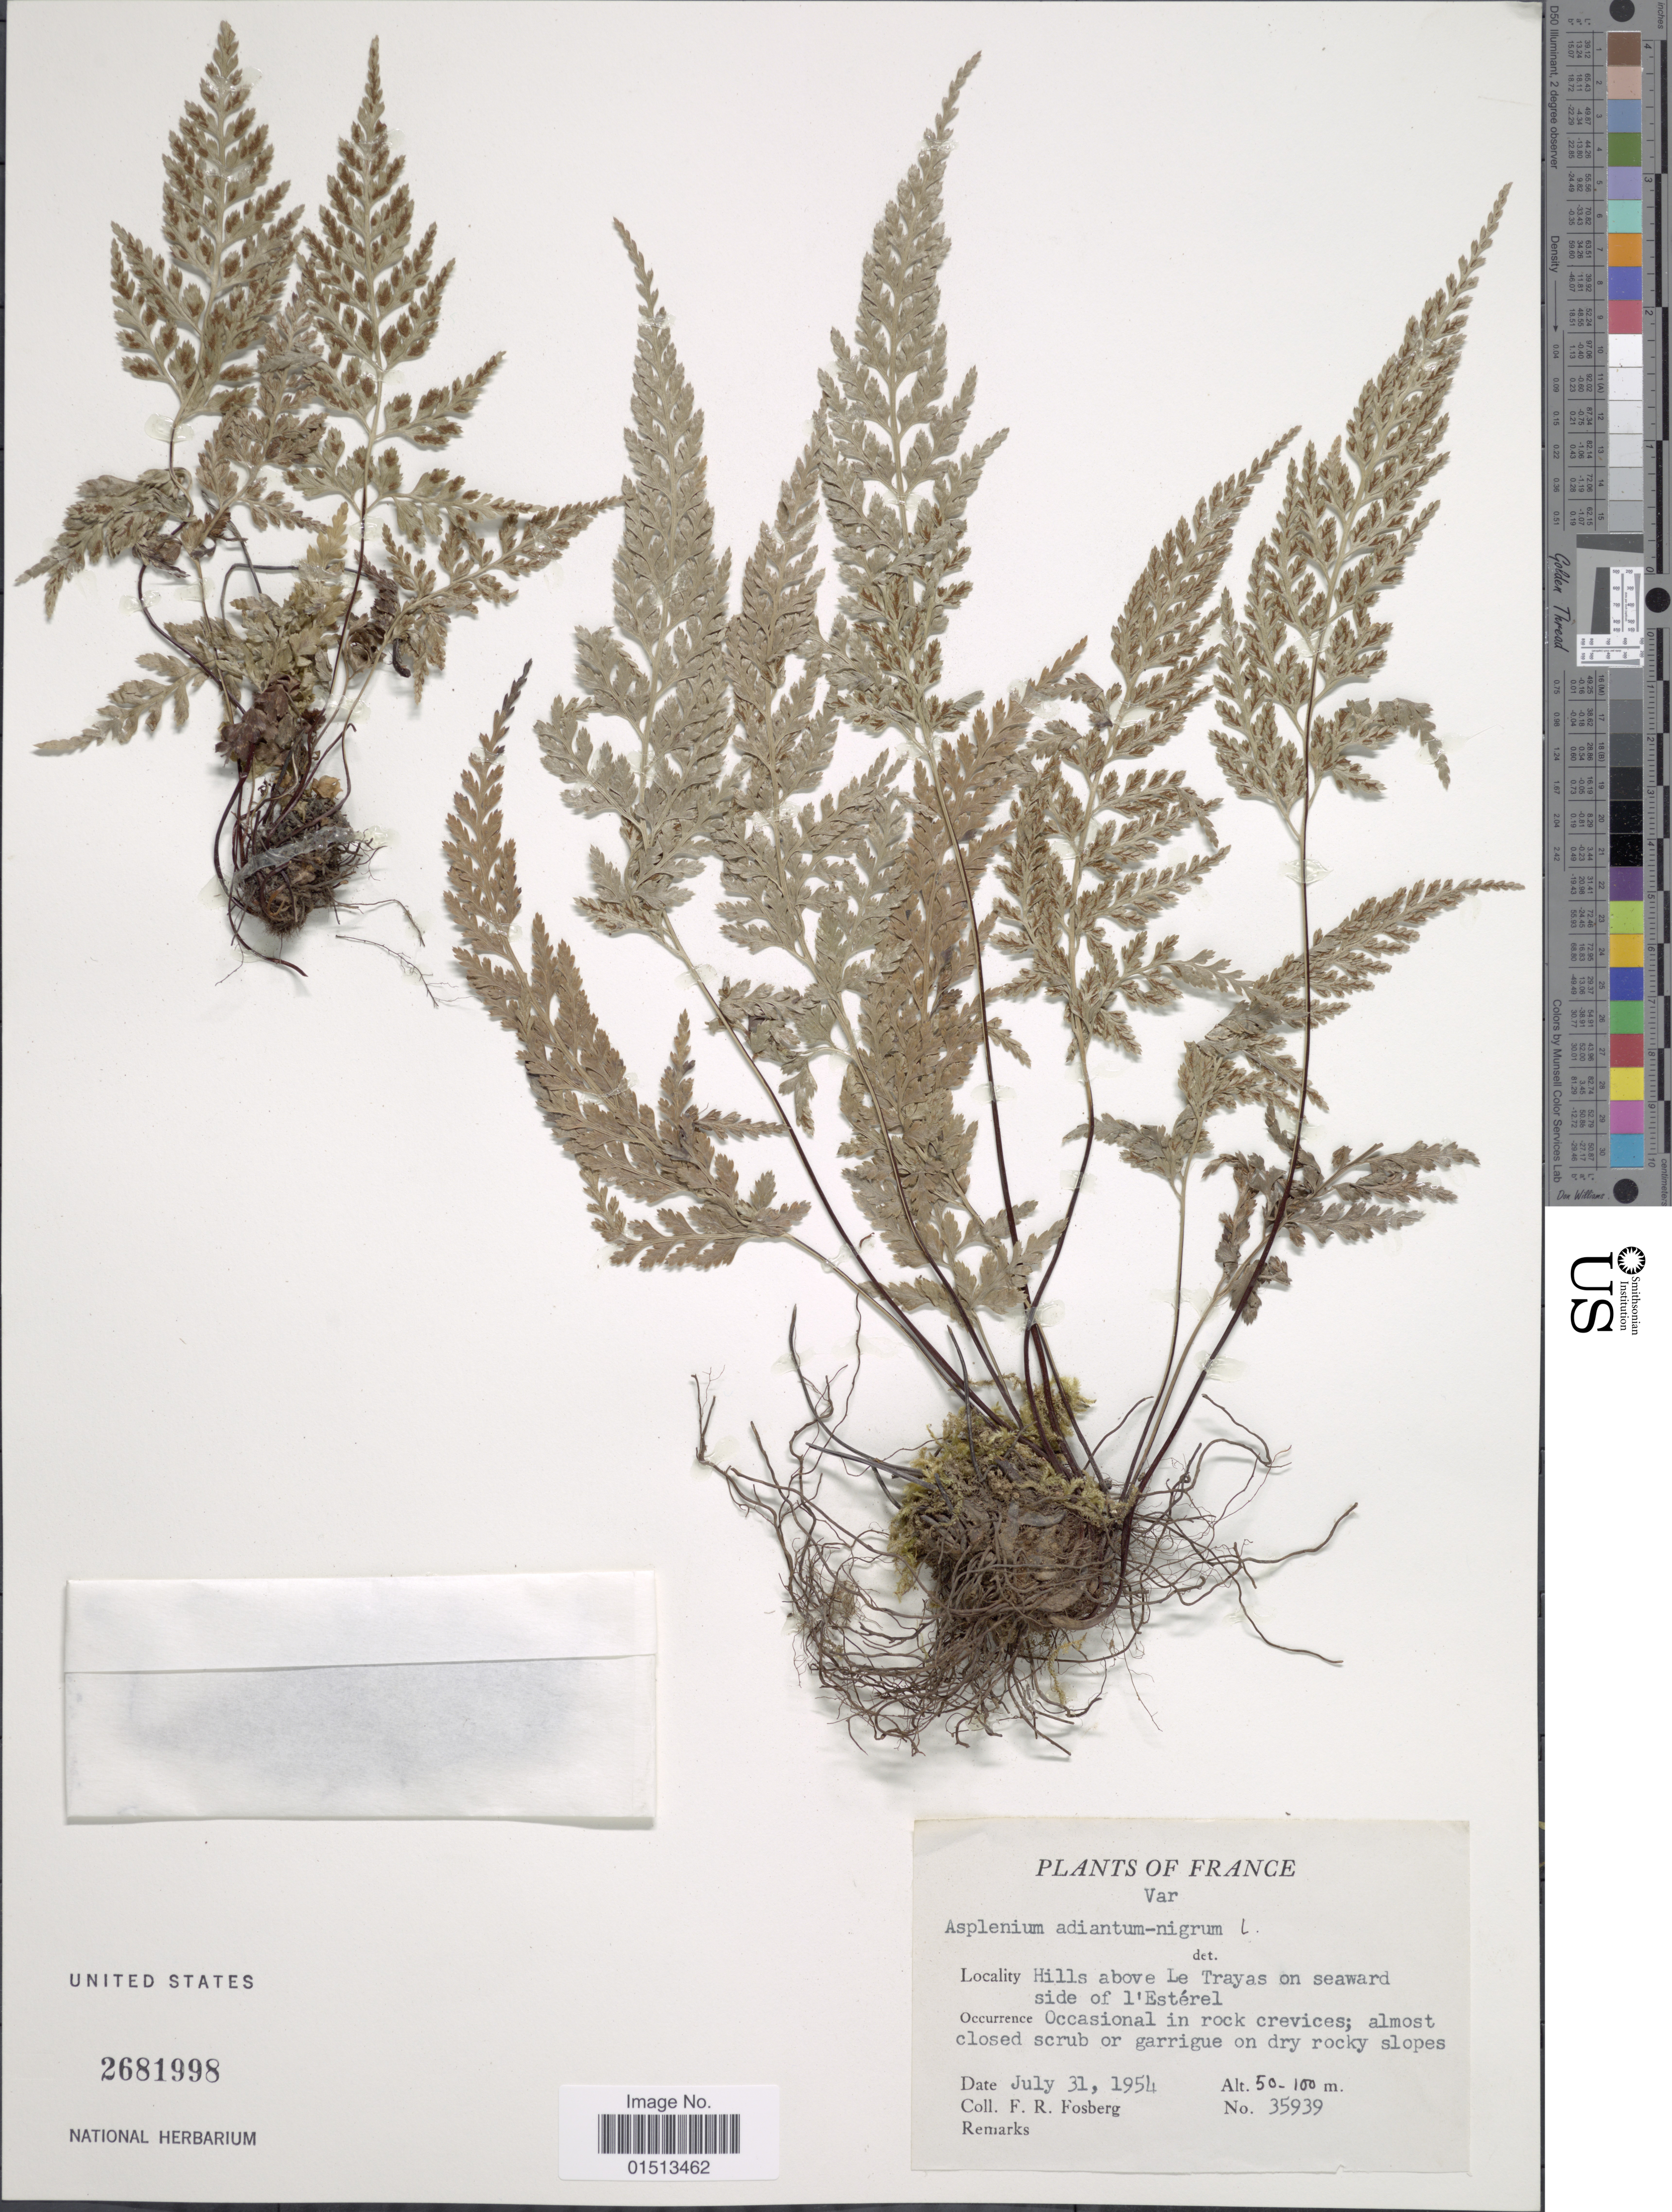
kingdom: Plantae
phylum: Tracheophyta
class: Polypodiopsida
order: Polypodiales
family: Aspleniaceae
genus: Asplenium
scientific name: Asplenium adiantum-nigrum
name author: L.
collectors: F. R. Fosberg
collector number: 35939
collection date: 1954-07-31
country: France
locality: Hills above Le Trayas on seaward side of l 'Estérel.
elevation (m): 50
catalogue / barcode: US 2681998